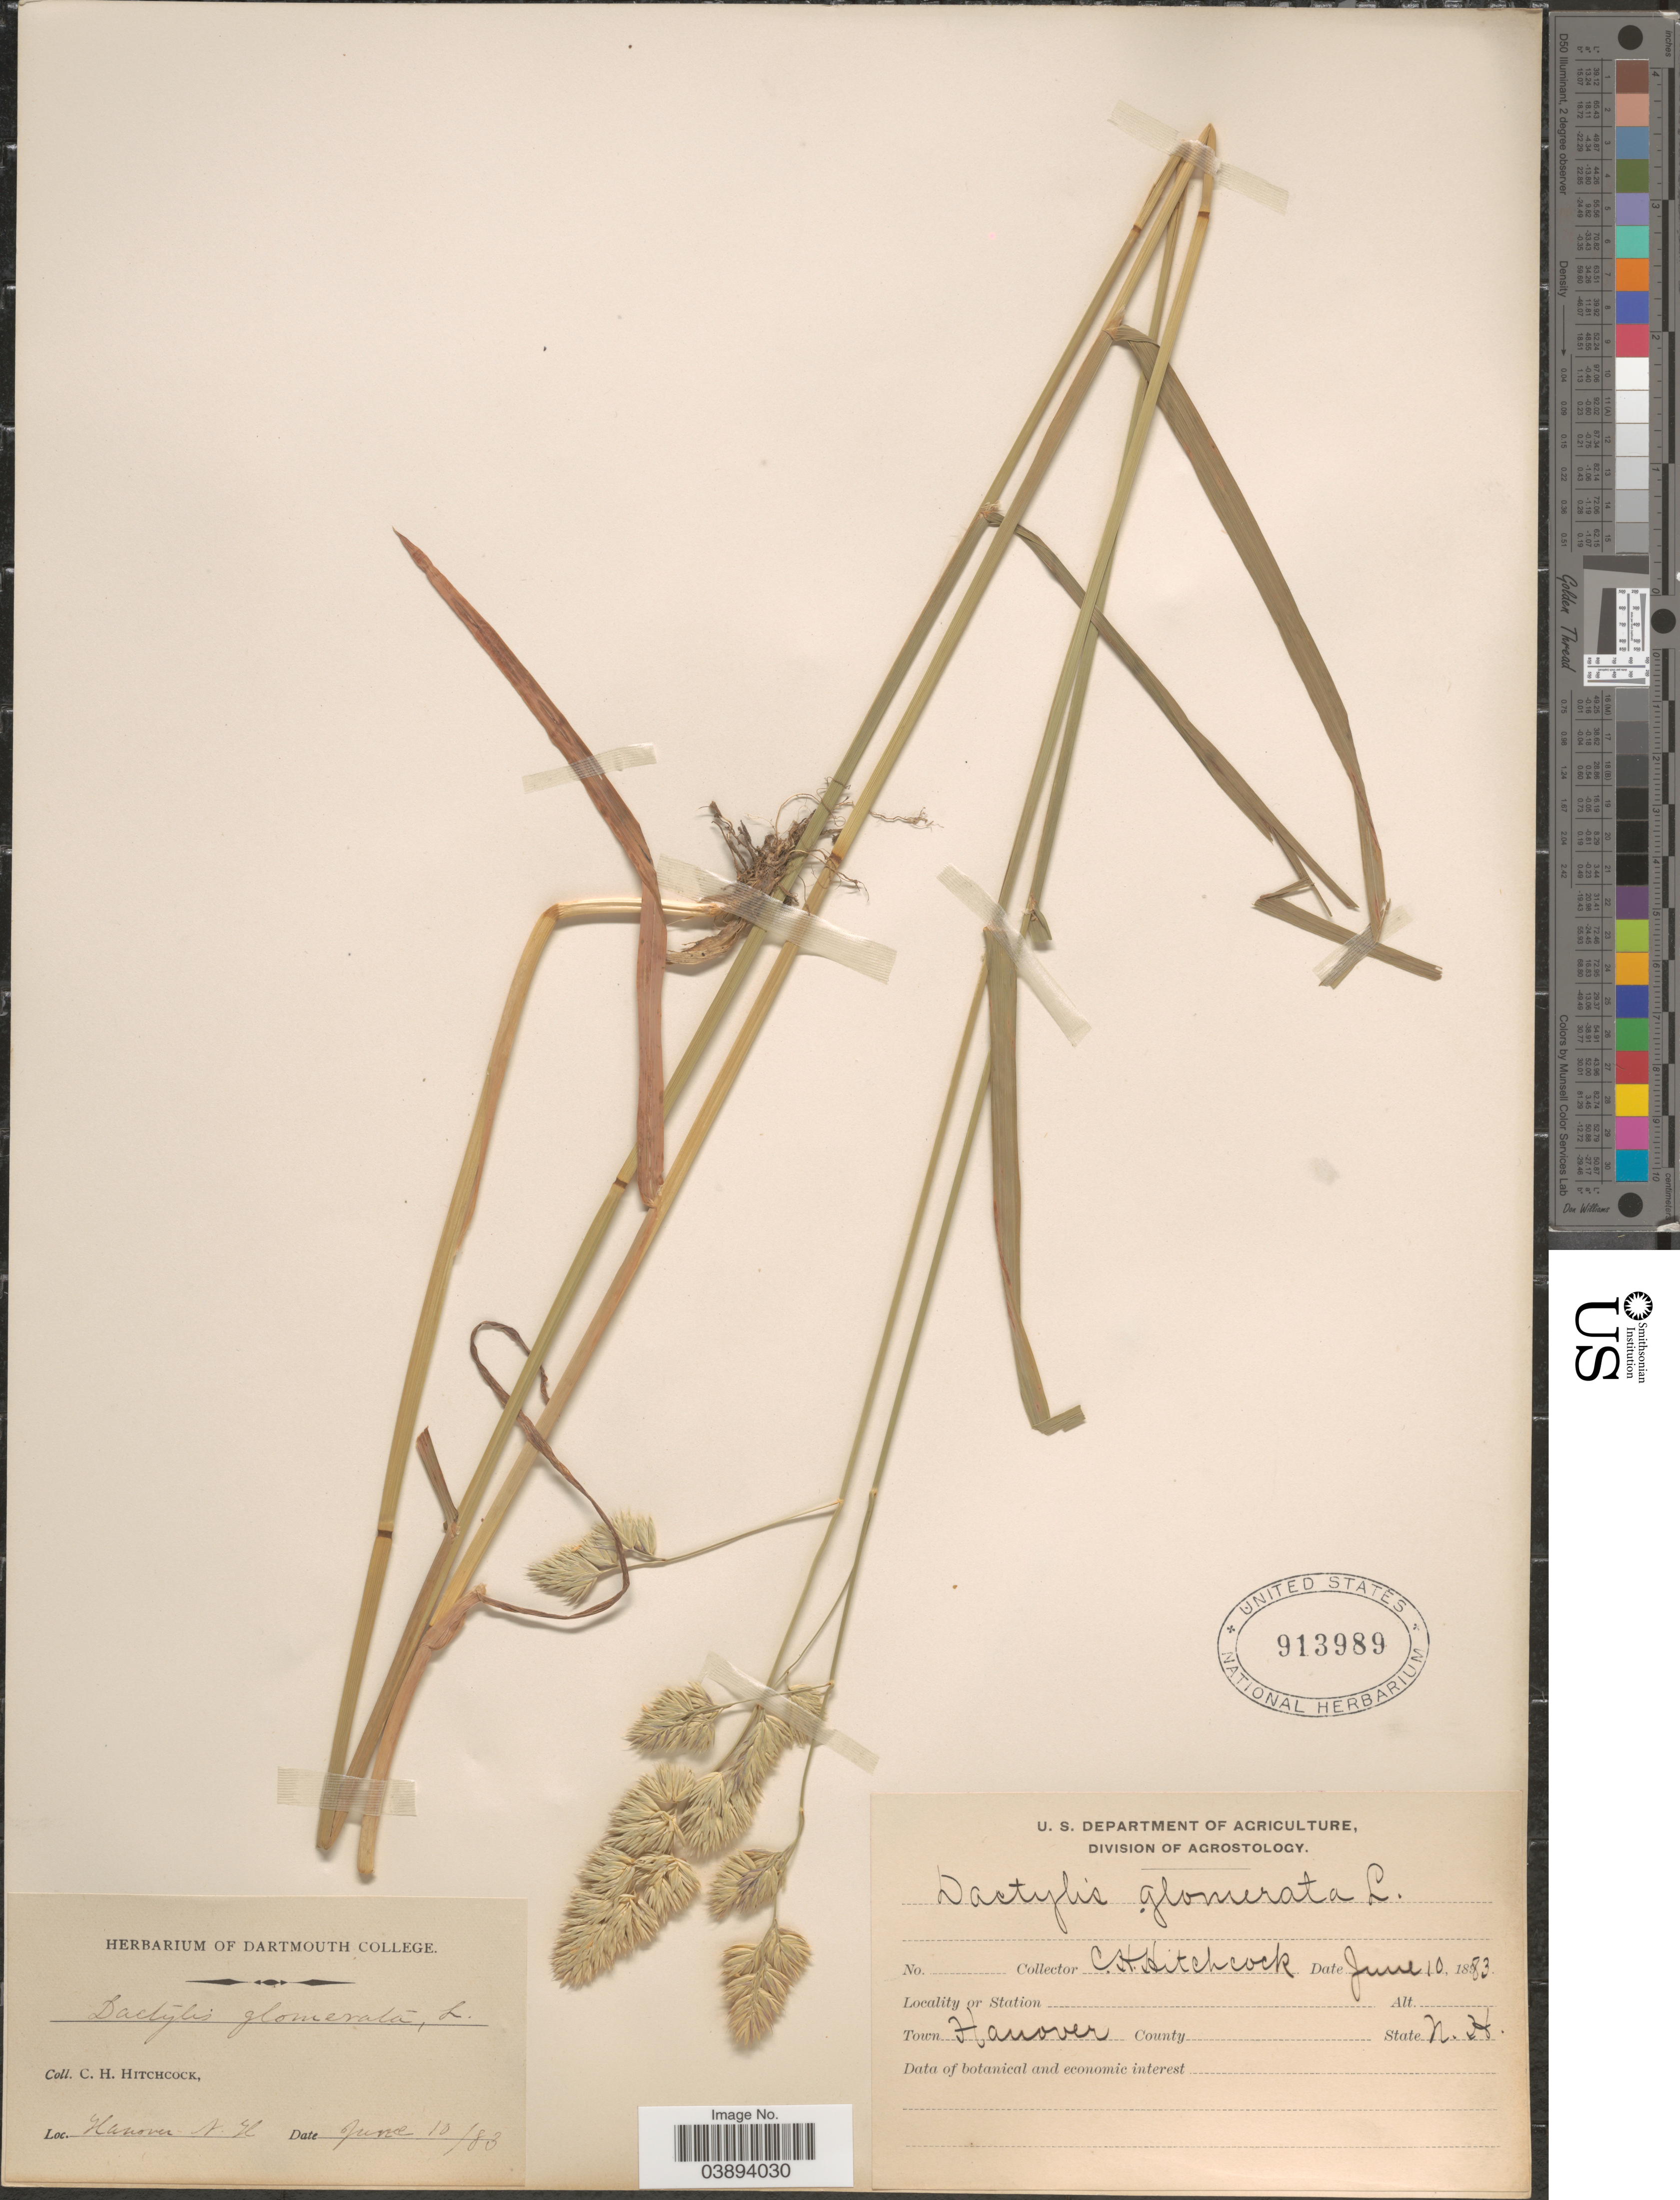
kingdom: Plantae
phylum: Tracheophyta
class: Liliopsida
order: Poales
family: Poaceae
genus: Dactylis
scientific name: Dactylis glomerata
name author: L.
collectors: C. Hitchcock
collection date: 1883-06-10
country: United States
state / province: New Hampshire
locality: Hanover.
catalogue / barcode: US 913989